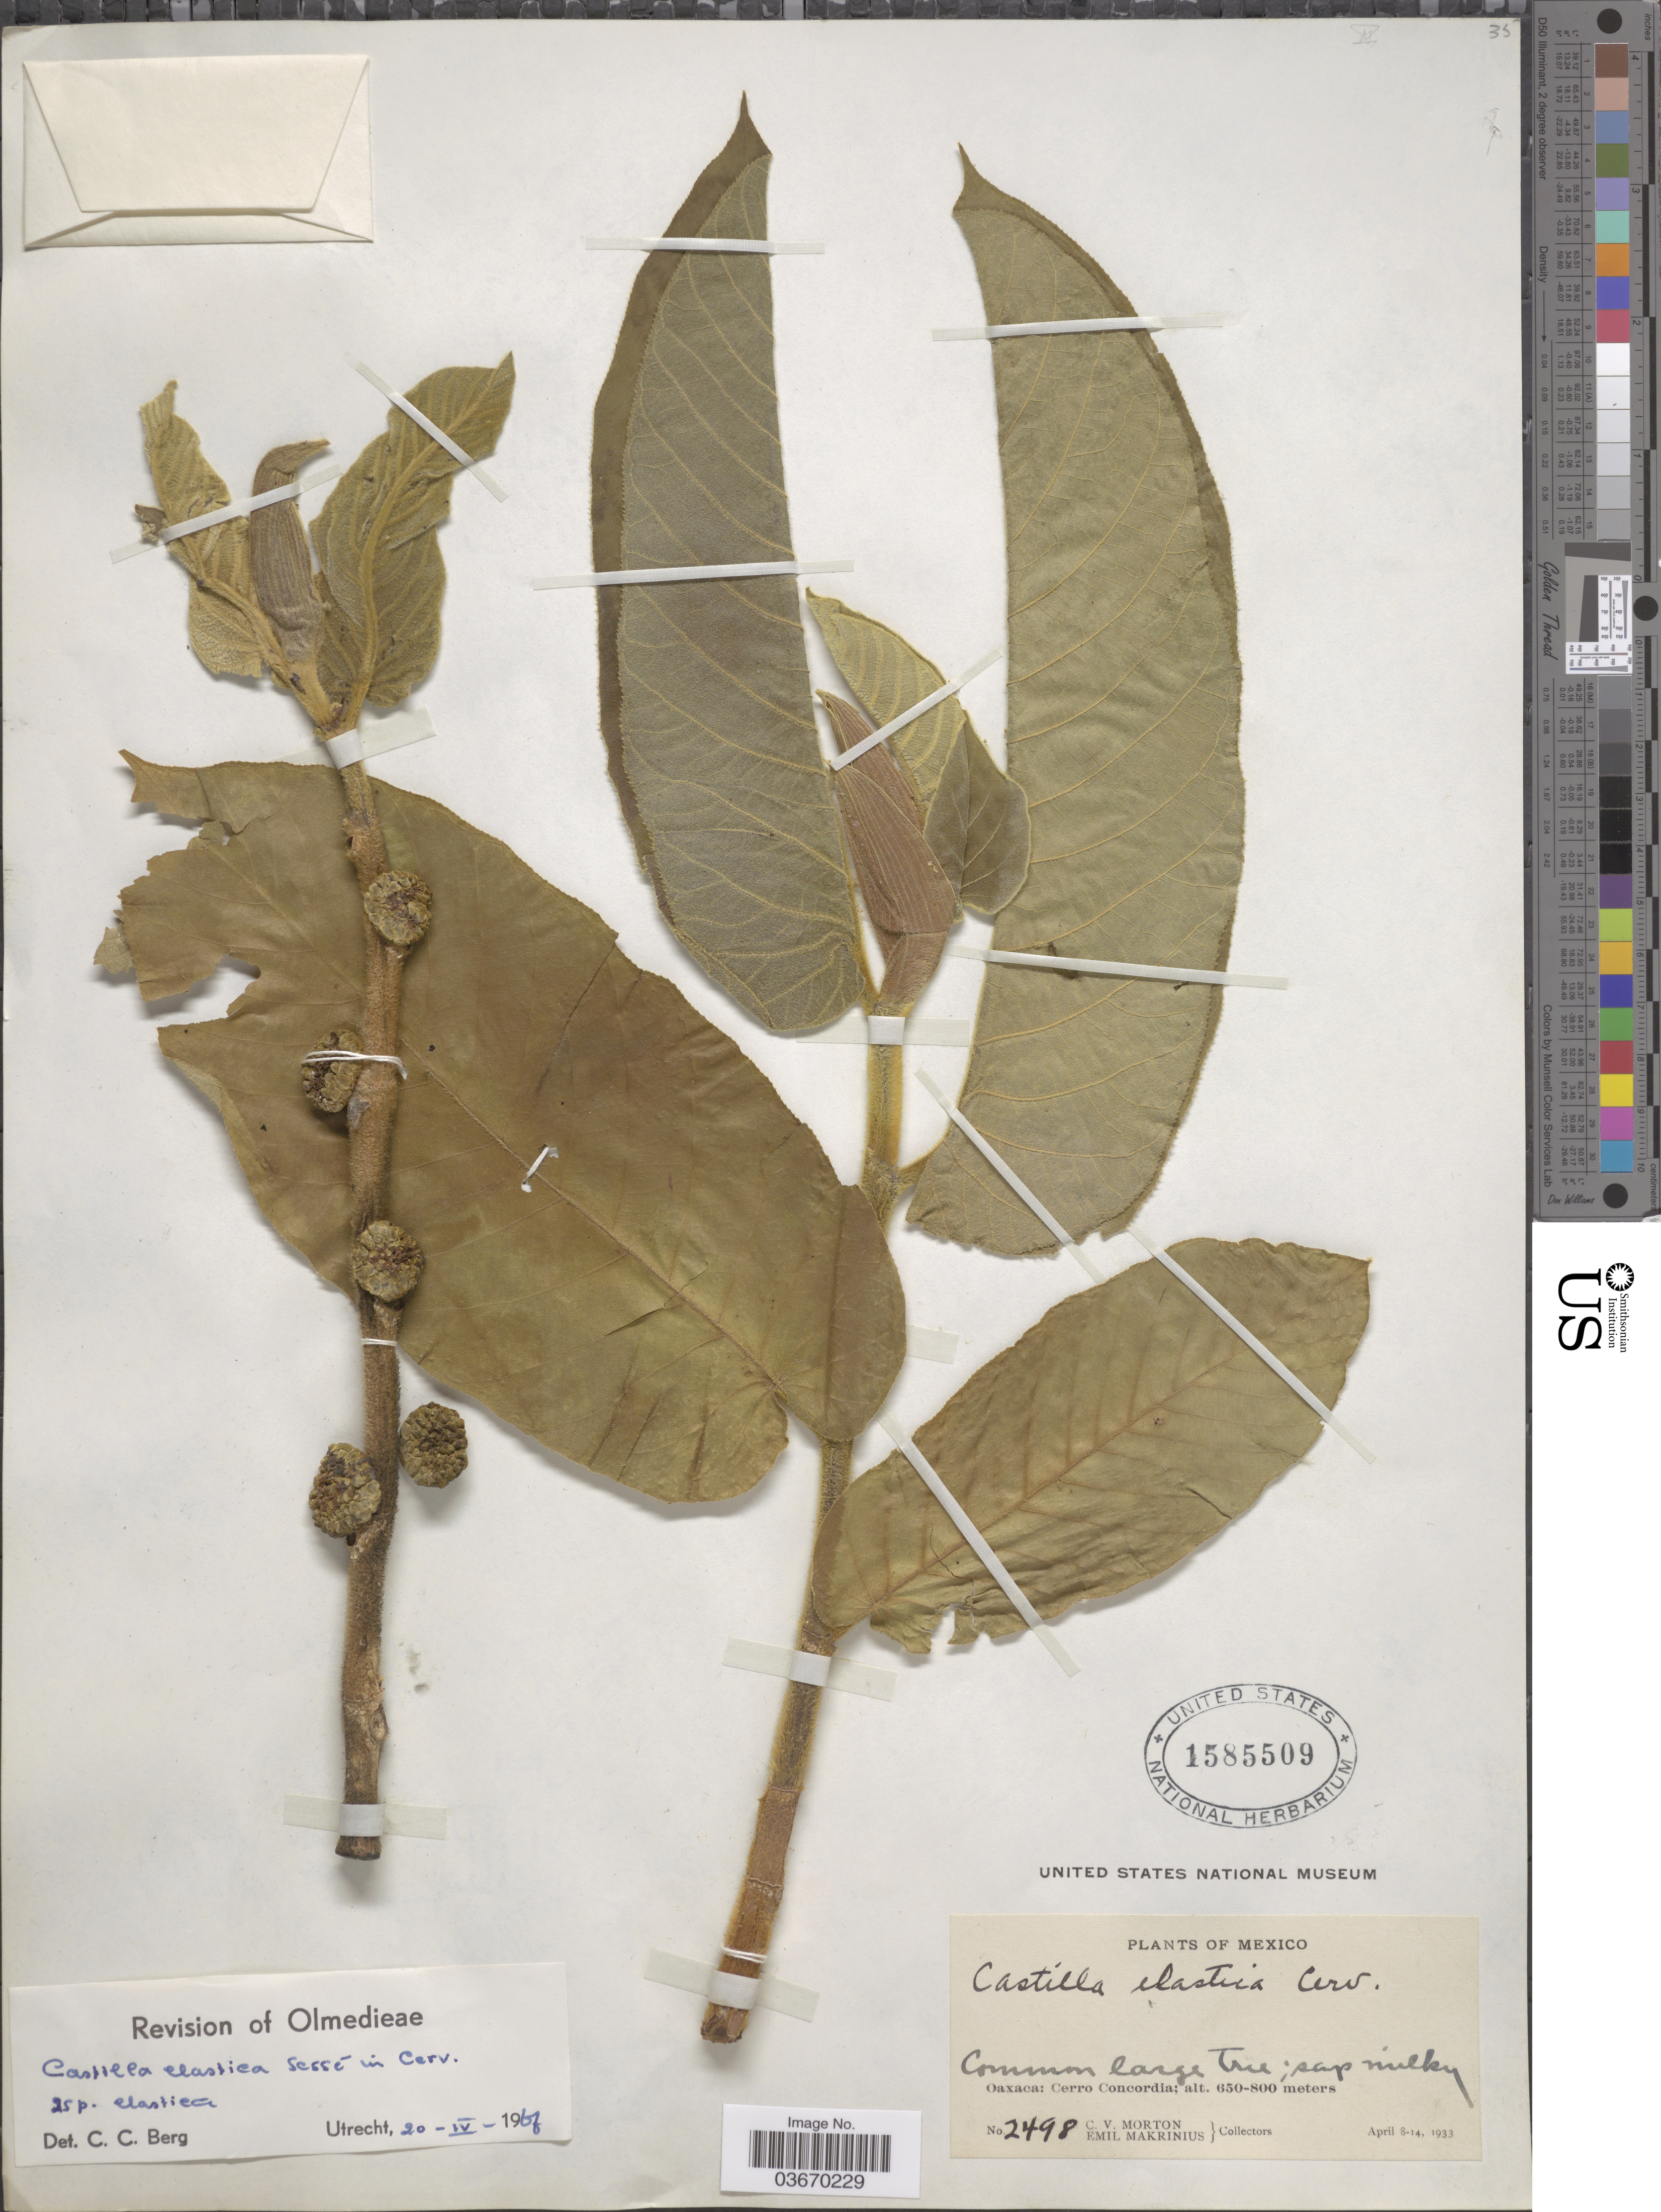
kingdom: Plantae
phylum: Tracheophyta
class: Magnoliopsida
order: Rosales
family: Moraceae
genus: Castilla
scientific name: Castilla elastica subsp. elastica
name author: Sessé ex Cerv.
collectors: C. V. Morton & E. Makrinius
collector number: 2498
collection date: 1933-04-08/1933-04-14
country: Mexico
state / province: Oaxaca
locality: Cerro Concordia.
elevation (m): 650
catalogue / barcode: US 1585509